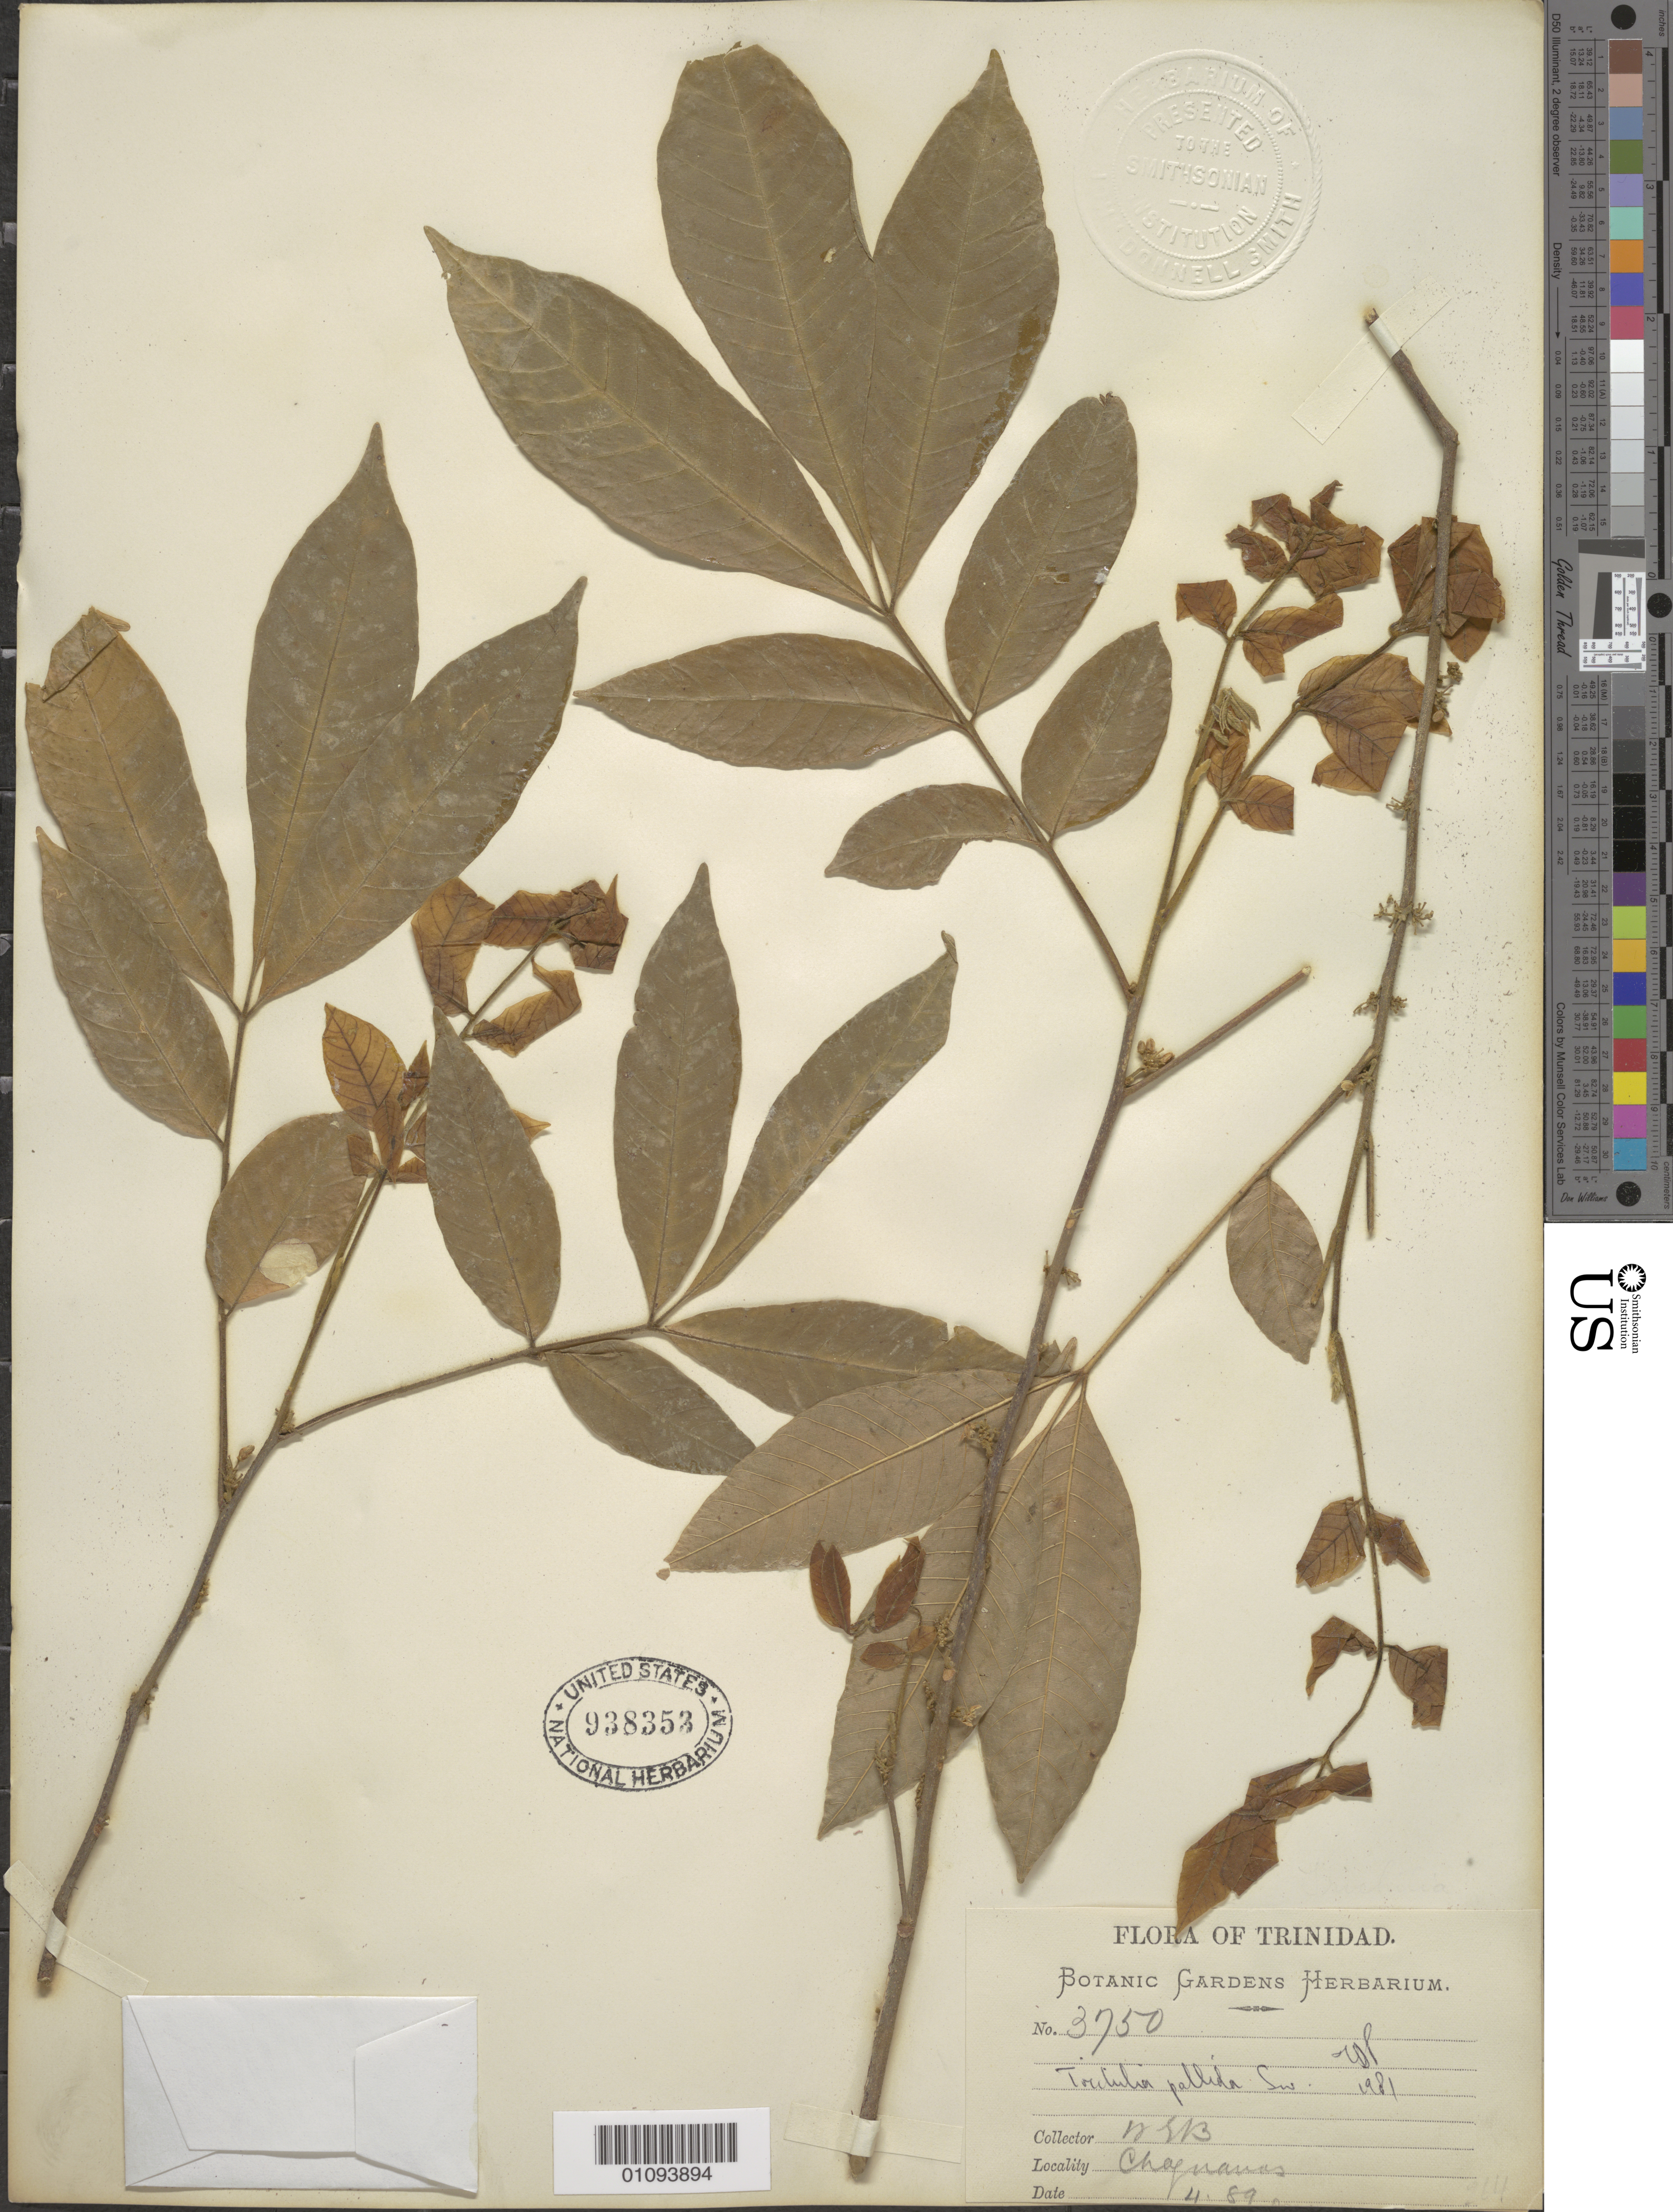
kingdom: Plantae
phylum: Tracheophyta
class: Magnoliopsida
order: Sapindales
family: Meliaceae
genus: Trichilia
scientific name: Trichilia pallida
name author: Sw.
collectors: W. E. Broadway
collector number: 3750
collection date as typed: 4.89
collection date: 1889-04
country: Trinidad and Tobago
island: Trinidad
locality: Trinidad, Chaguanas.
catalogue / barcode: US 938353